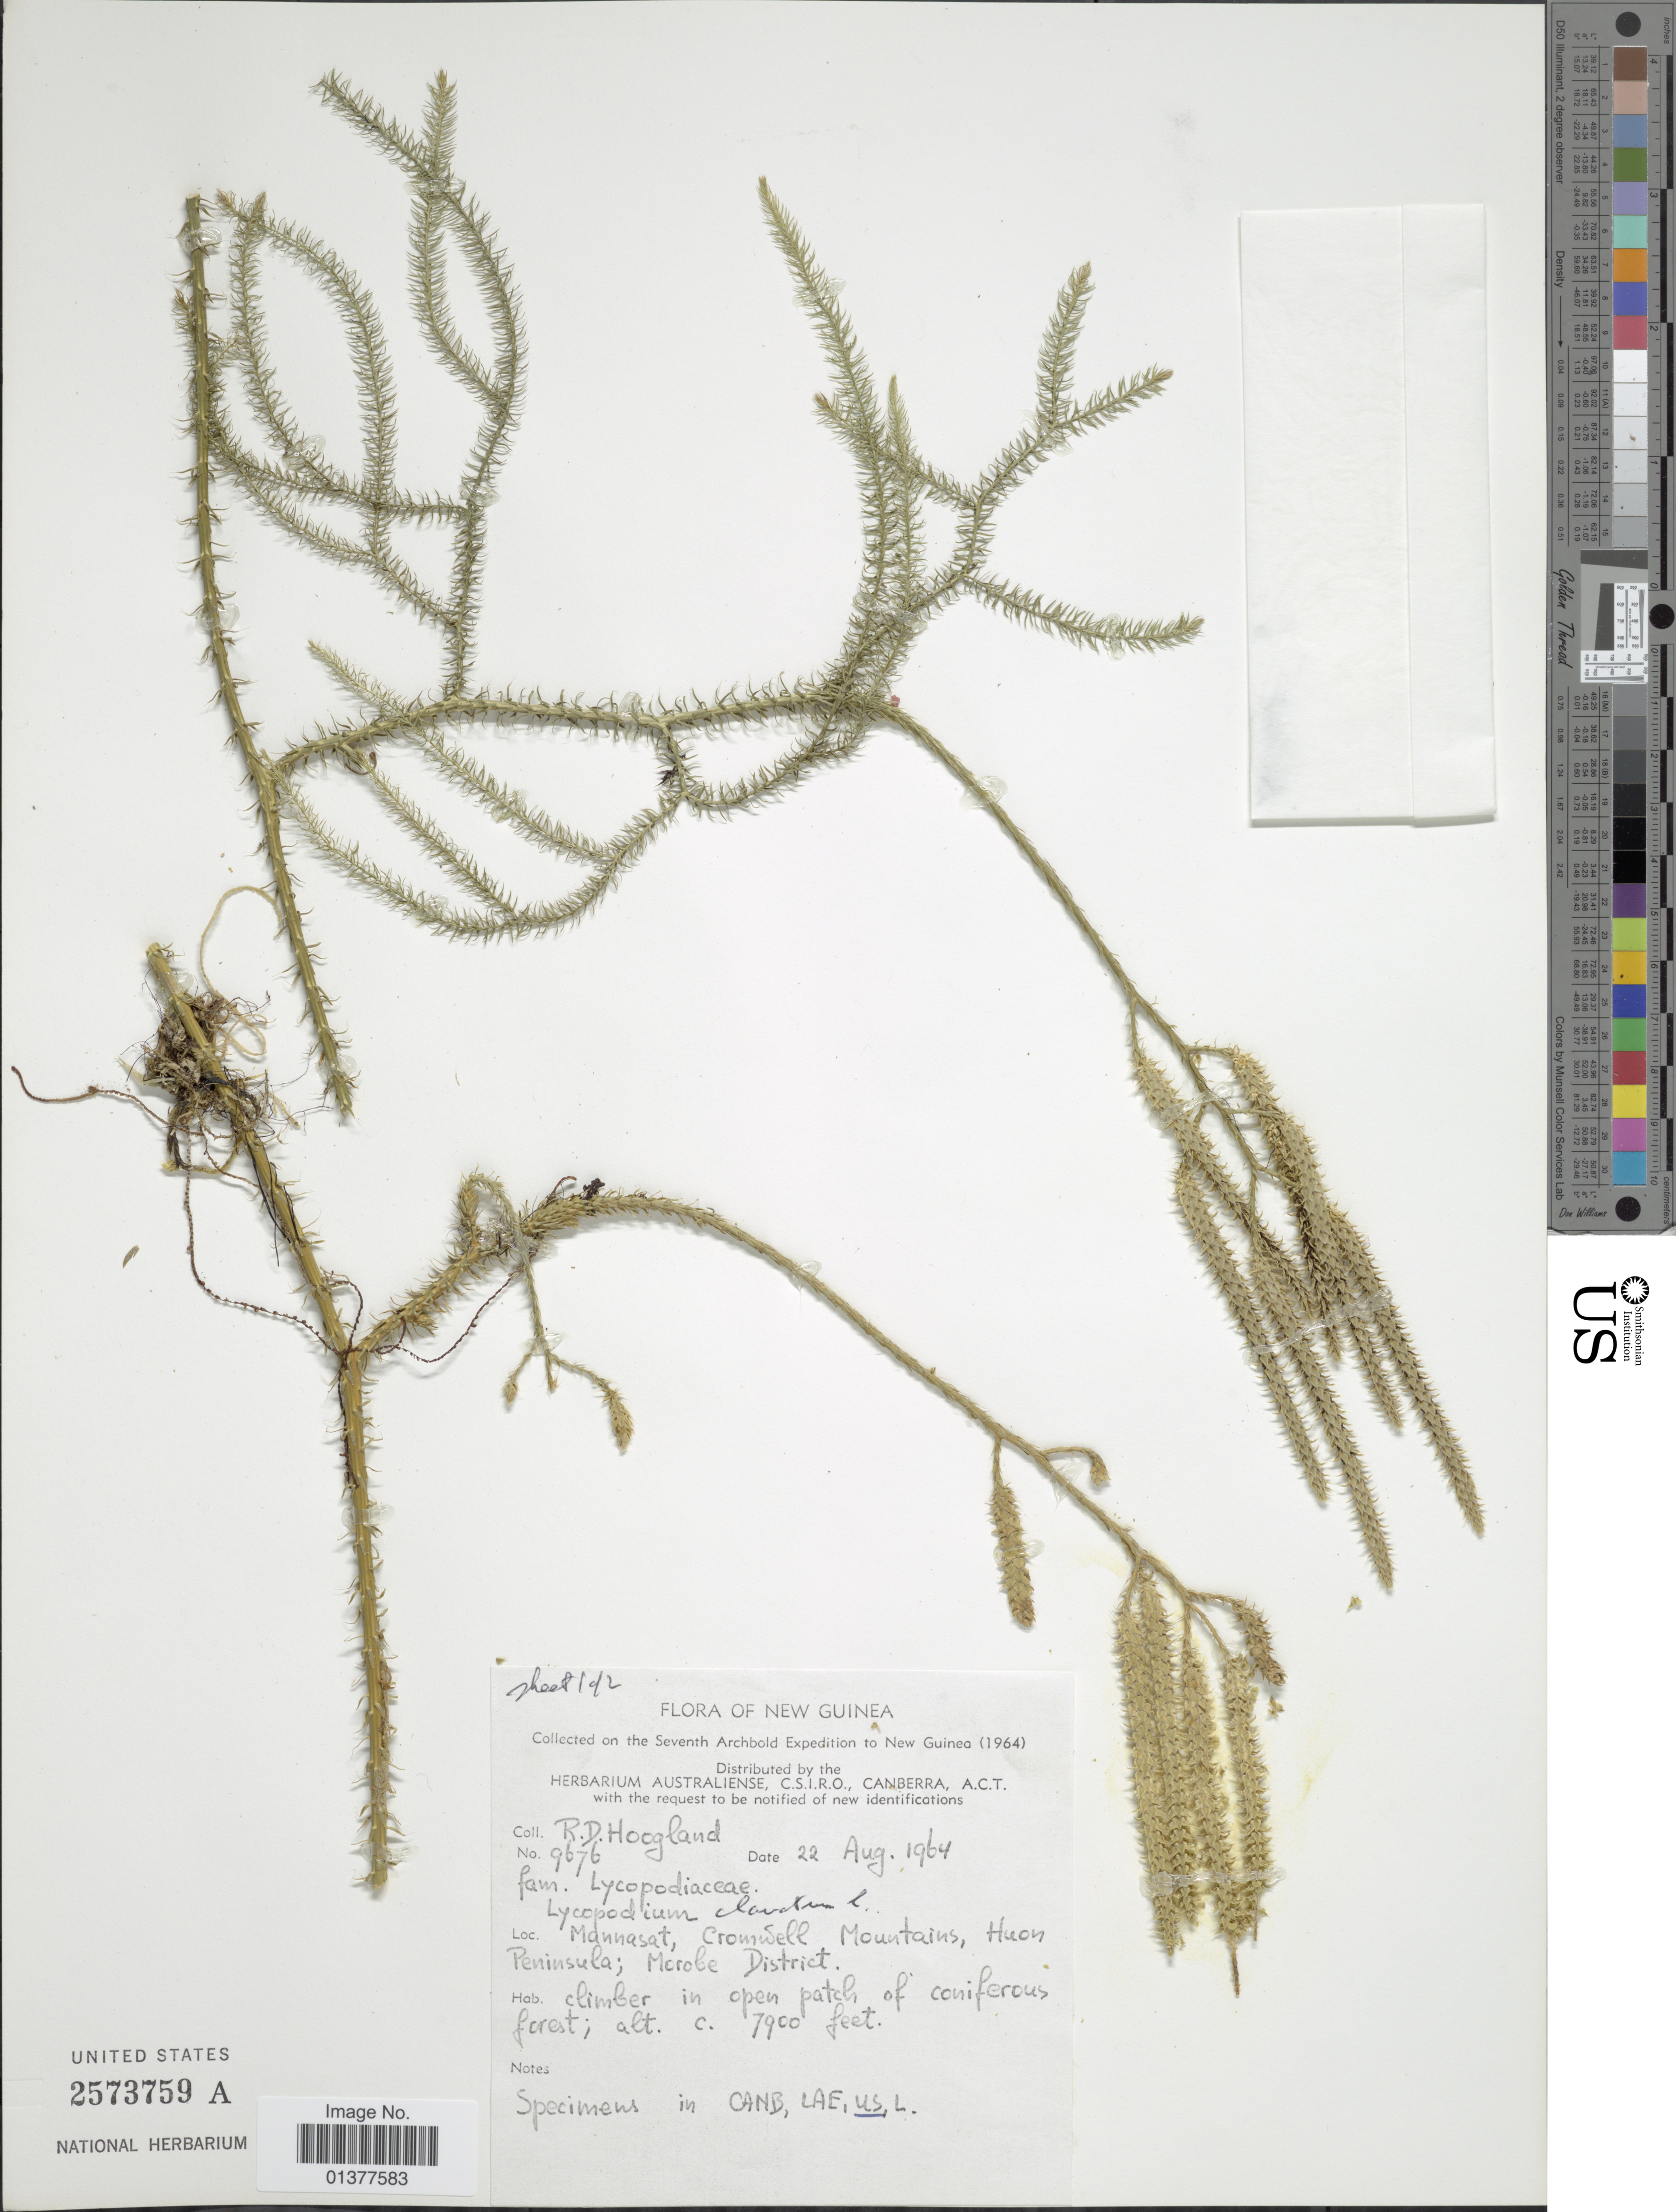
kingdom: Plantae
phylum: Tracheophyta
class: Lycopodiopsida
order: Lycopodiales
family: Lycopodiaceae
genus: Palhinhaea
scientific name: Palhinhaea cernua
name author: (L.) Vasc. & Franco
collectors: R. D. Hoogland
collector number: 9676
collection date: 1964-08-22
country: Papua New Guinea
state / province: Morobe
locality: Mannasat, Cromwell Mountains, Huon Peninsula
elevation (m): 2408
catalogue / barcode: US 2573759A